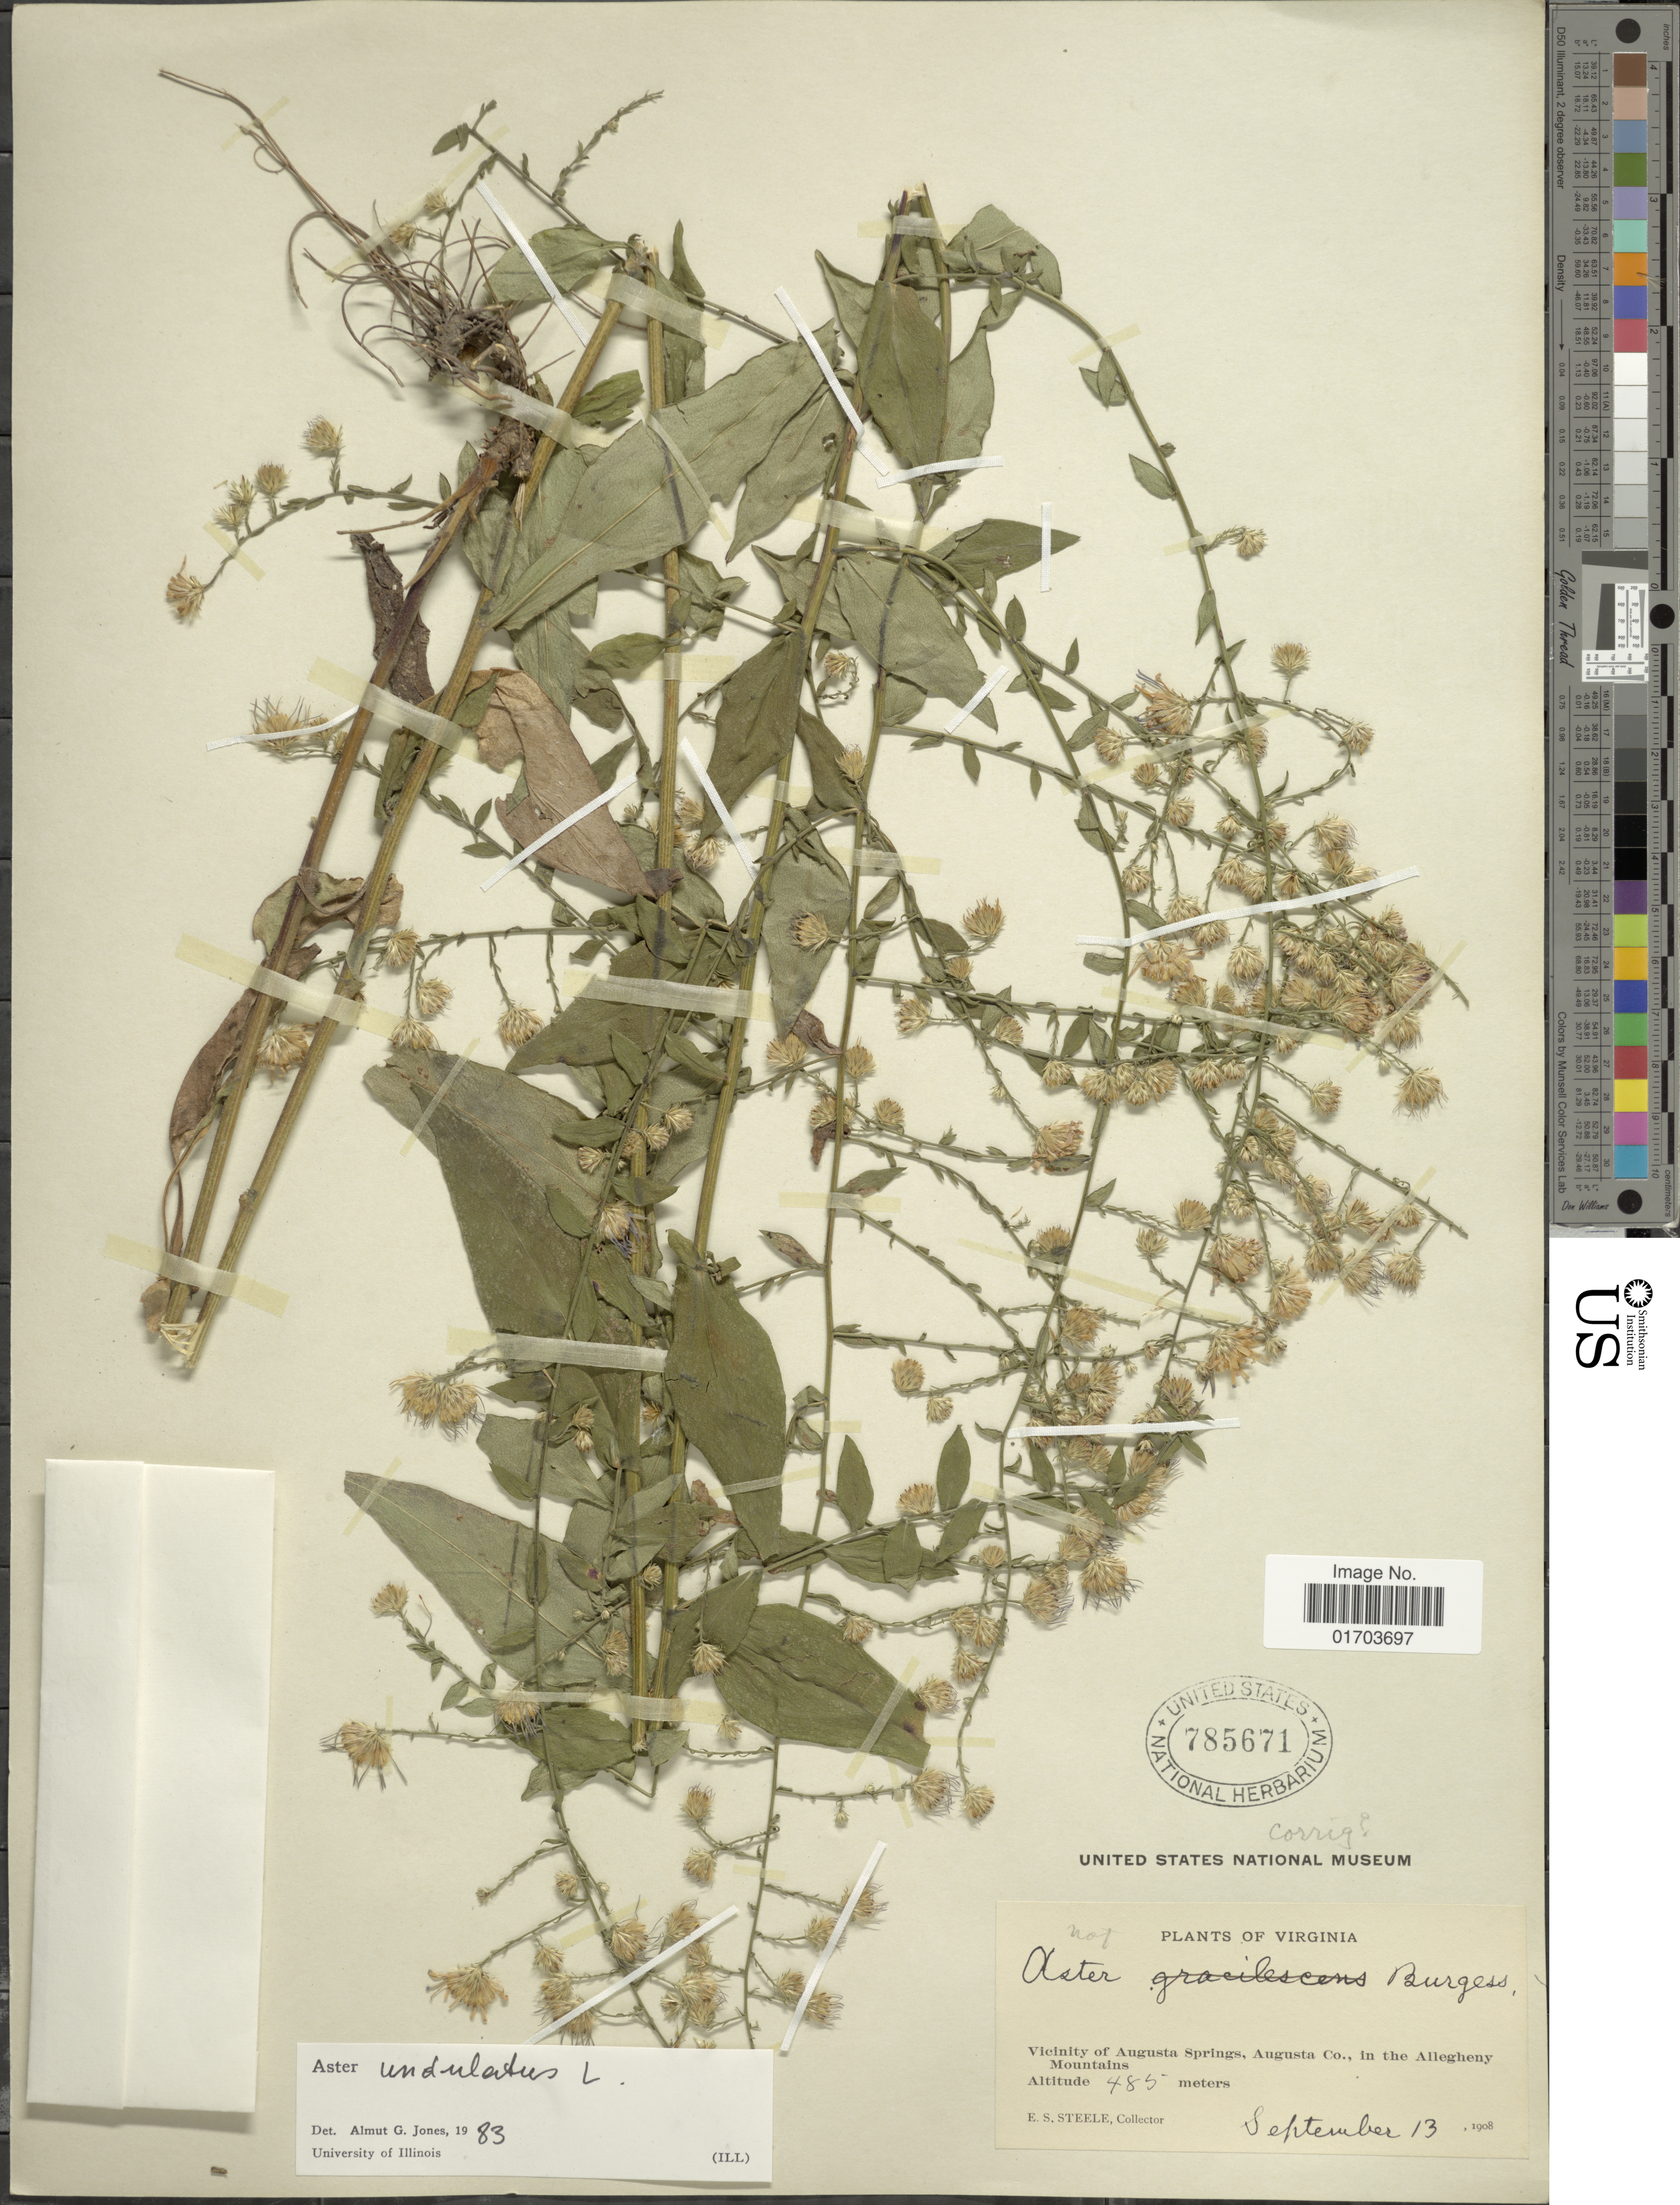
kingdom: Plantae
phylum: Tracheophyta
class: Magnoliopsida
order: Asterales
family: Asteraceae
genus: Symphyotrichum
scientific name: Symphyotrichum undulatum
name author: (L.) G.L. Nesom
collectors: E. Steele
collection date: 1908-09-13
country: United States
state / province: Virginia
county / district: Augusta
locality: Virginia. Vicinity of Augusta Springs, Augusta Co., in the Allegheny Mountains.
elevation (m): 485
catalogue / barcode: US 785671